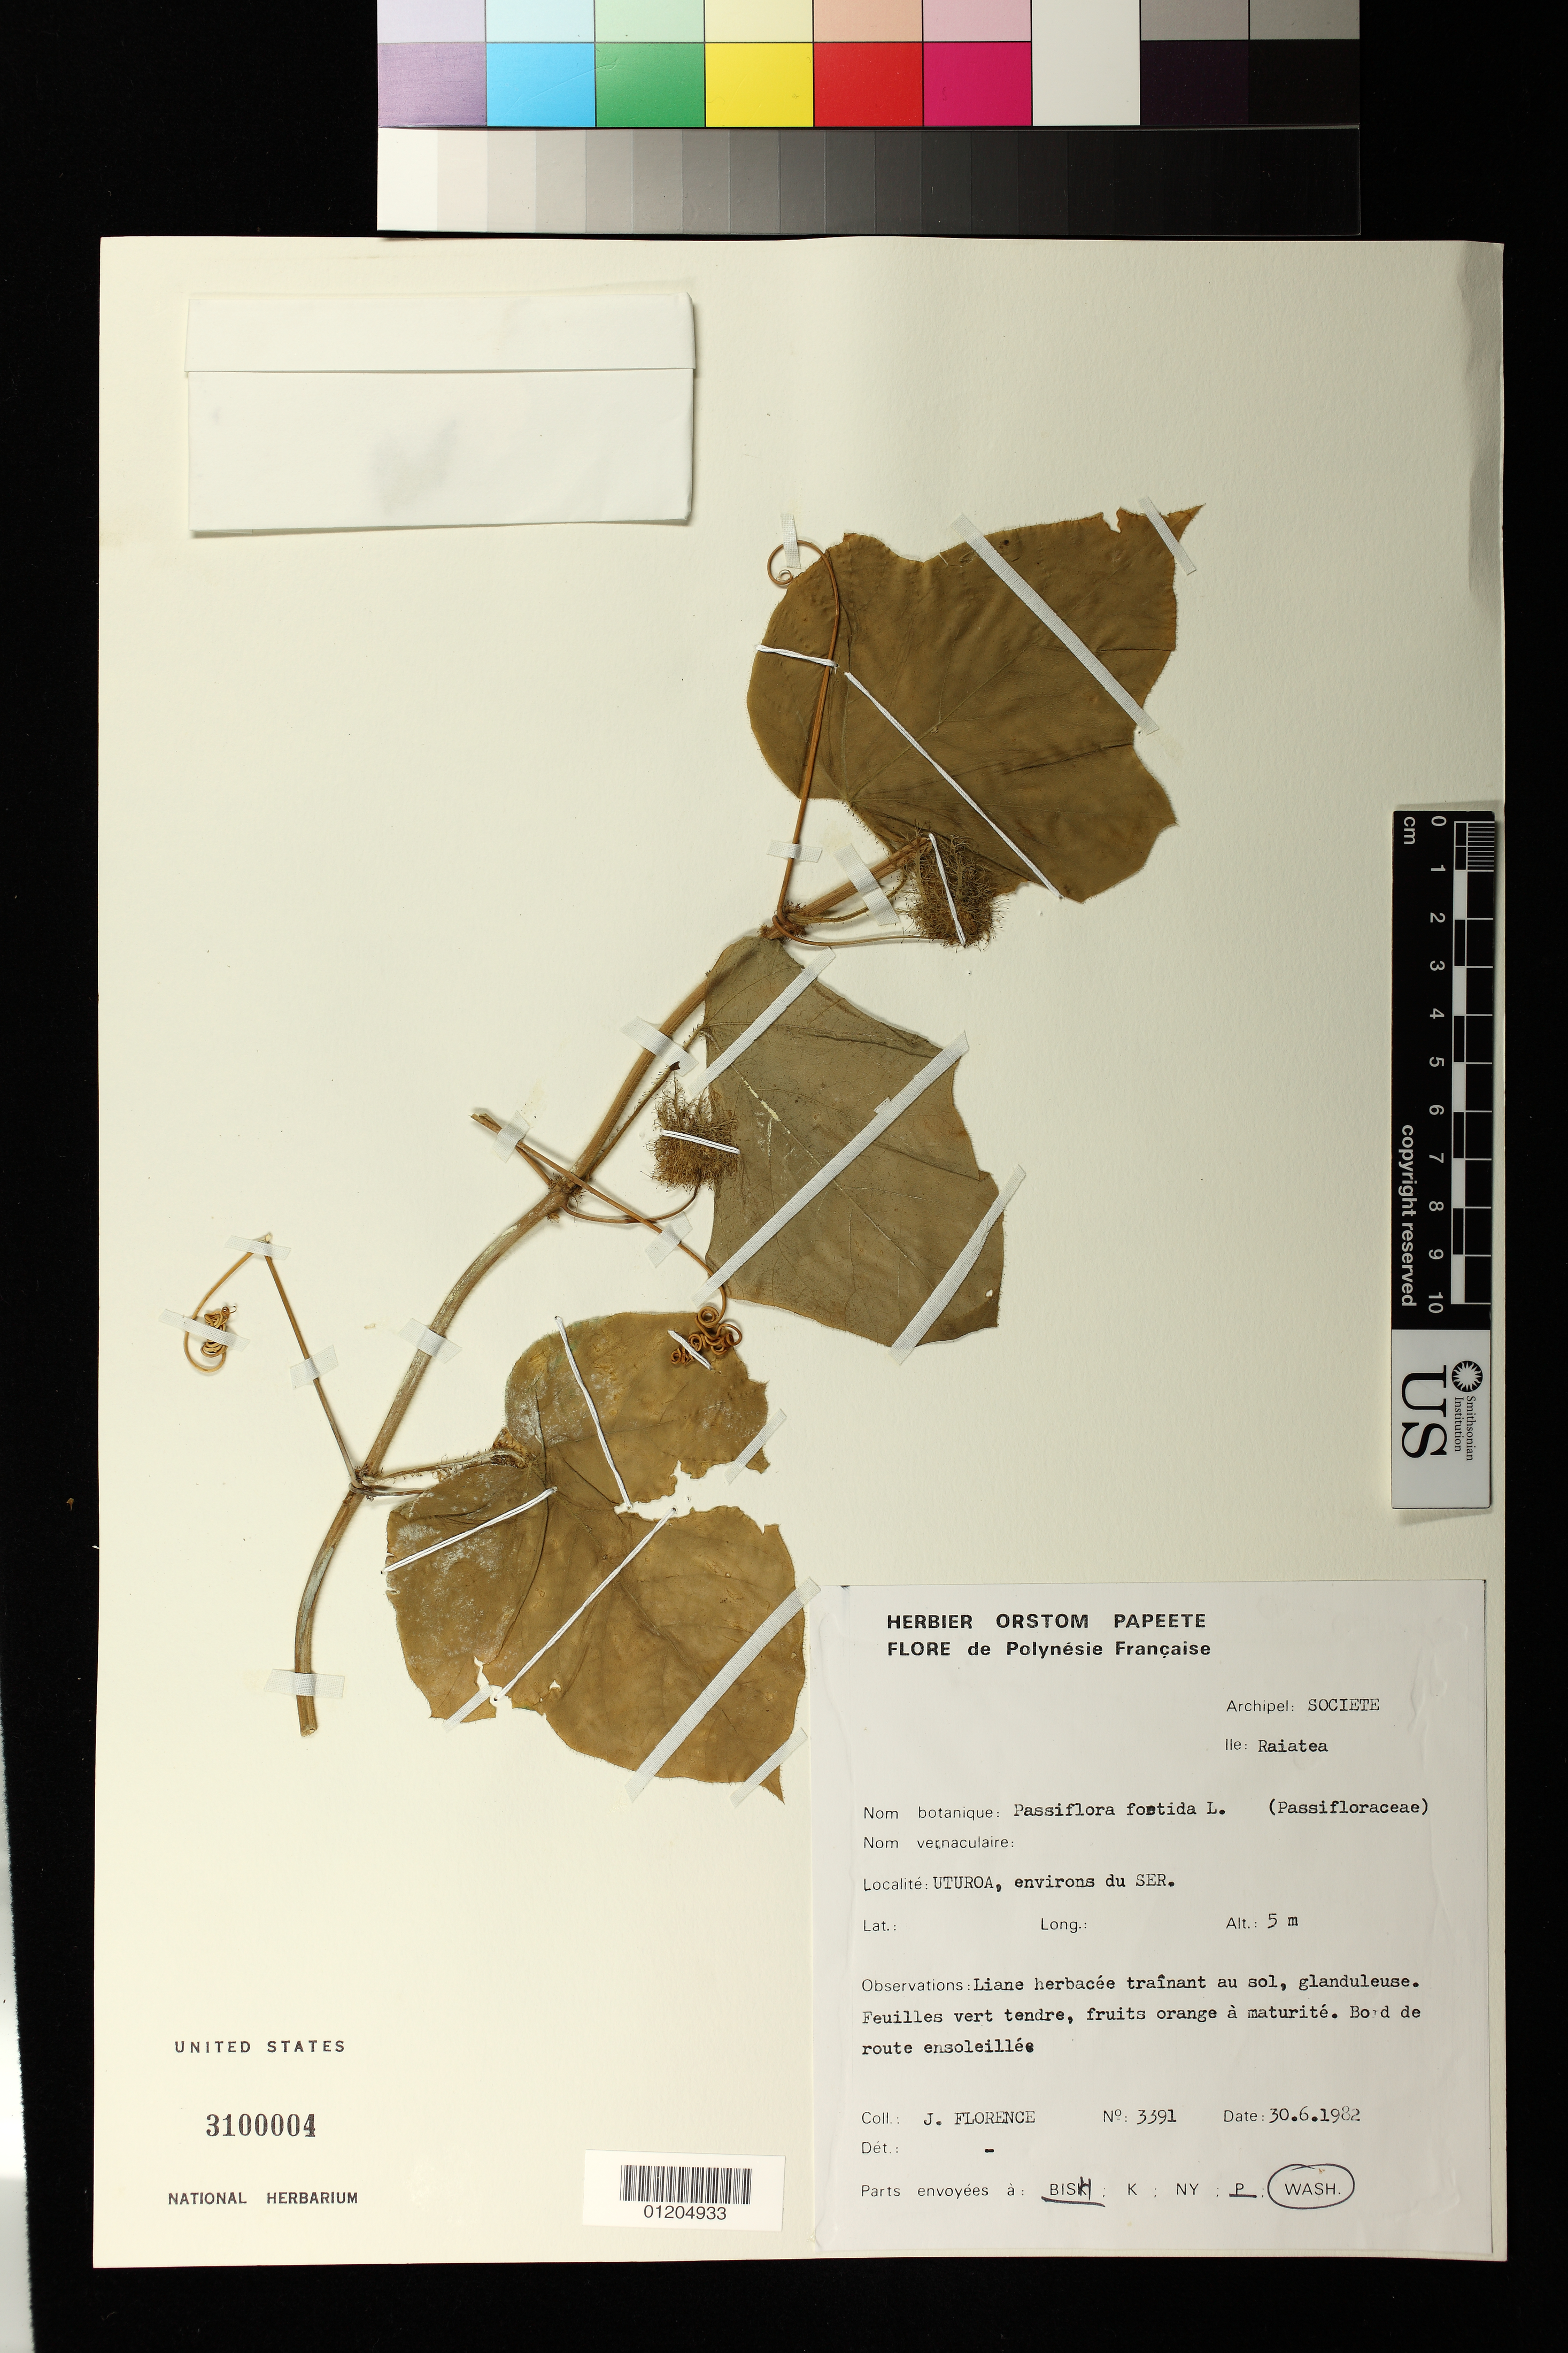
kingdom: Plantae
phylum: Tracheophyta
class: Magnoliopsida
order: Malpighiales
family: Passifloraceae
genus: Passiflora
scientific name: Passiflora foetida var. hispida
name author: (DC. ex Triana & Planch.) Killip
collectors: J. Florence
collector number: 3391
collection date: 1982-06-30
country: French Polynesia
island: Raiatea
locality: Ile. Raiatea, Uturoa, environs du SER.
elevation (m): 5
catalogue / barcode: US 3100004